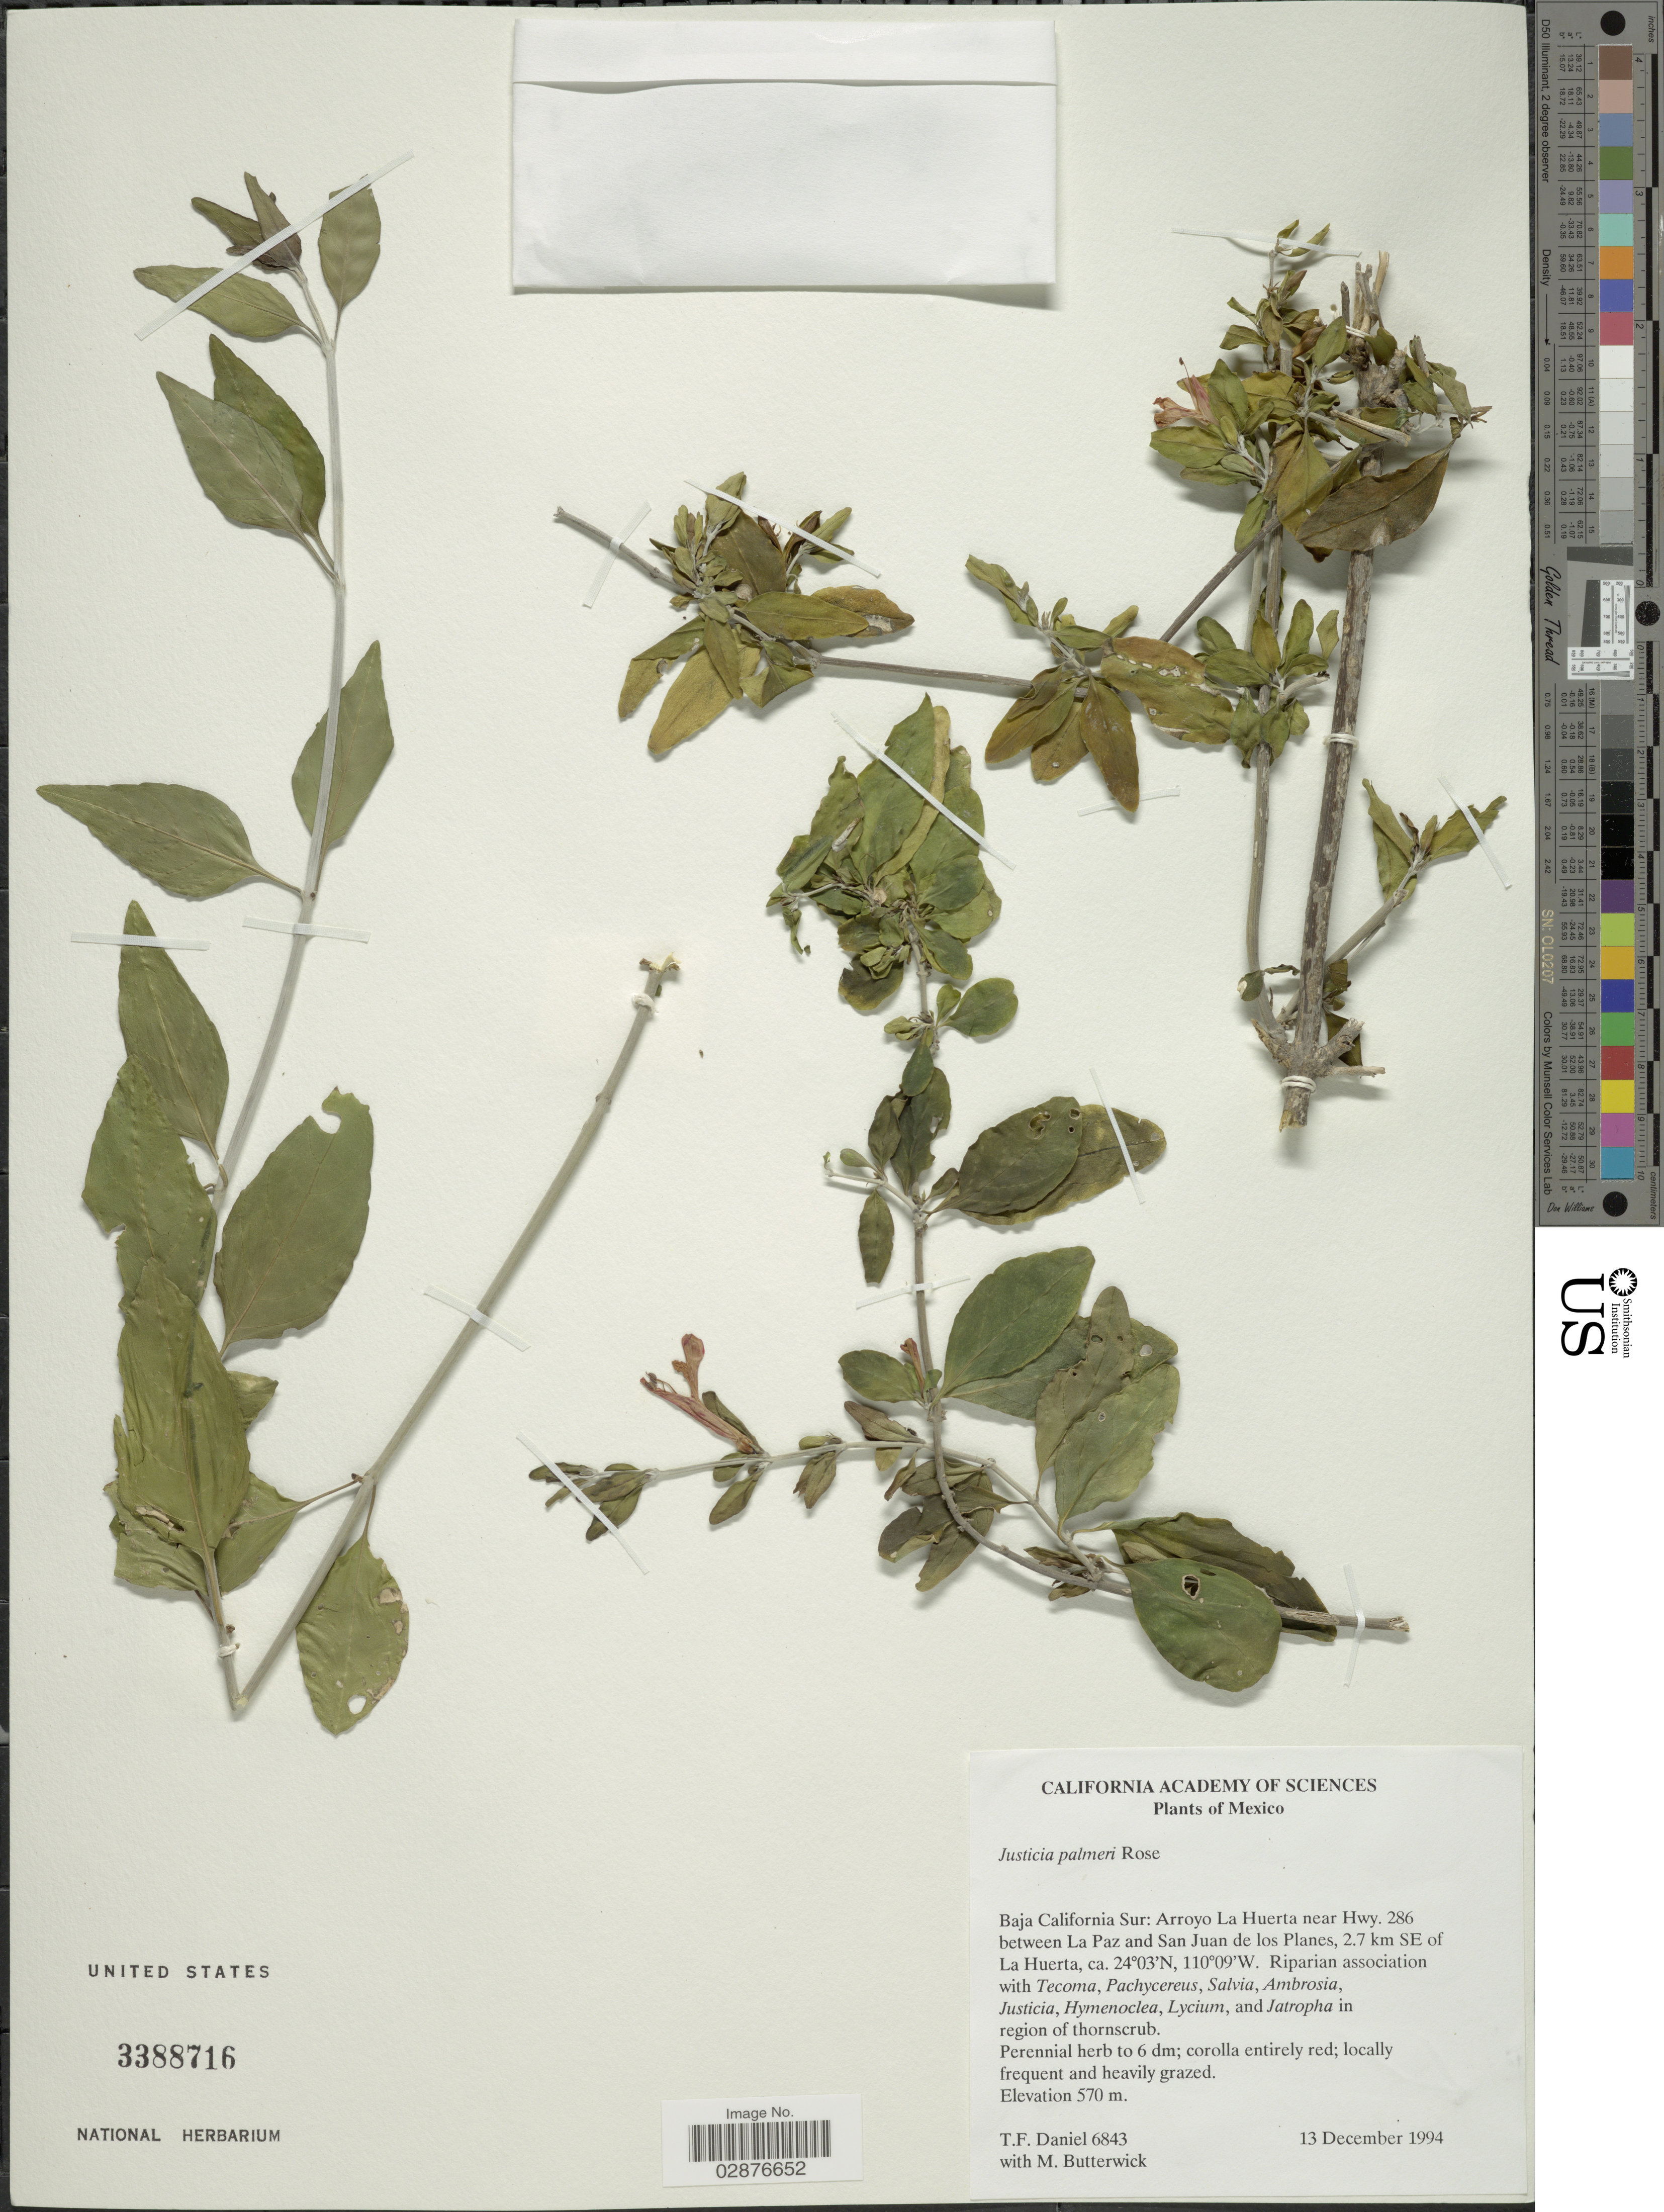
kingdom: Plantae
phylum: Tracheophyta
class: Magnoliopsida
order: Lamiales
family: Acanthaceae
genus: Justicia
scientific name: Justicia palmeri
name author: Rose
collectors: T. F. Daniel & M. Butterwick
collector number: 6843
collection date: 1994-12-13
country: Mexico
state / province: Baja California Sur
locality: Arroyo La Huerta near Hwy. 286 between La Paz and San Juan de los Planes, 2.7 km SE of La Huerta.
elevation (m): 570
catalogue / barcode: US 3388716